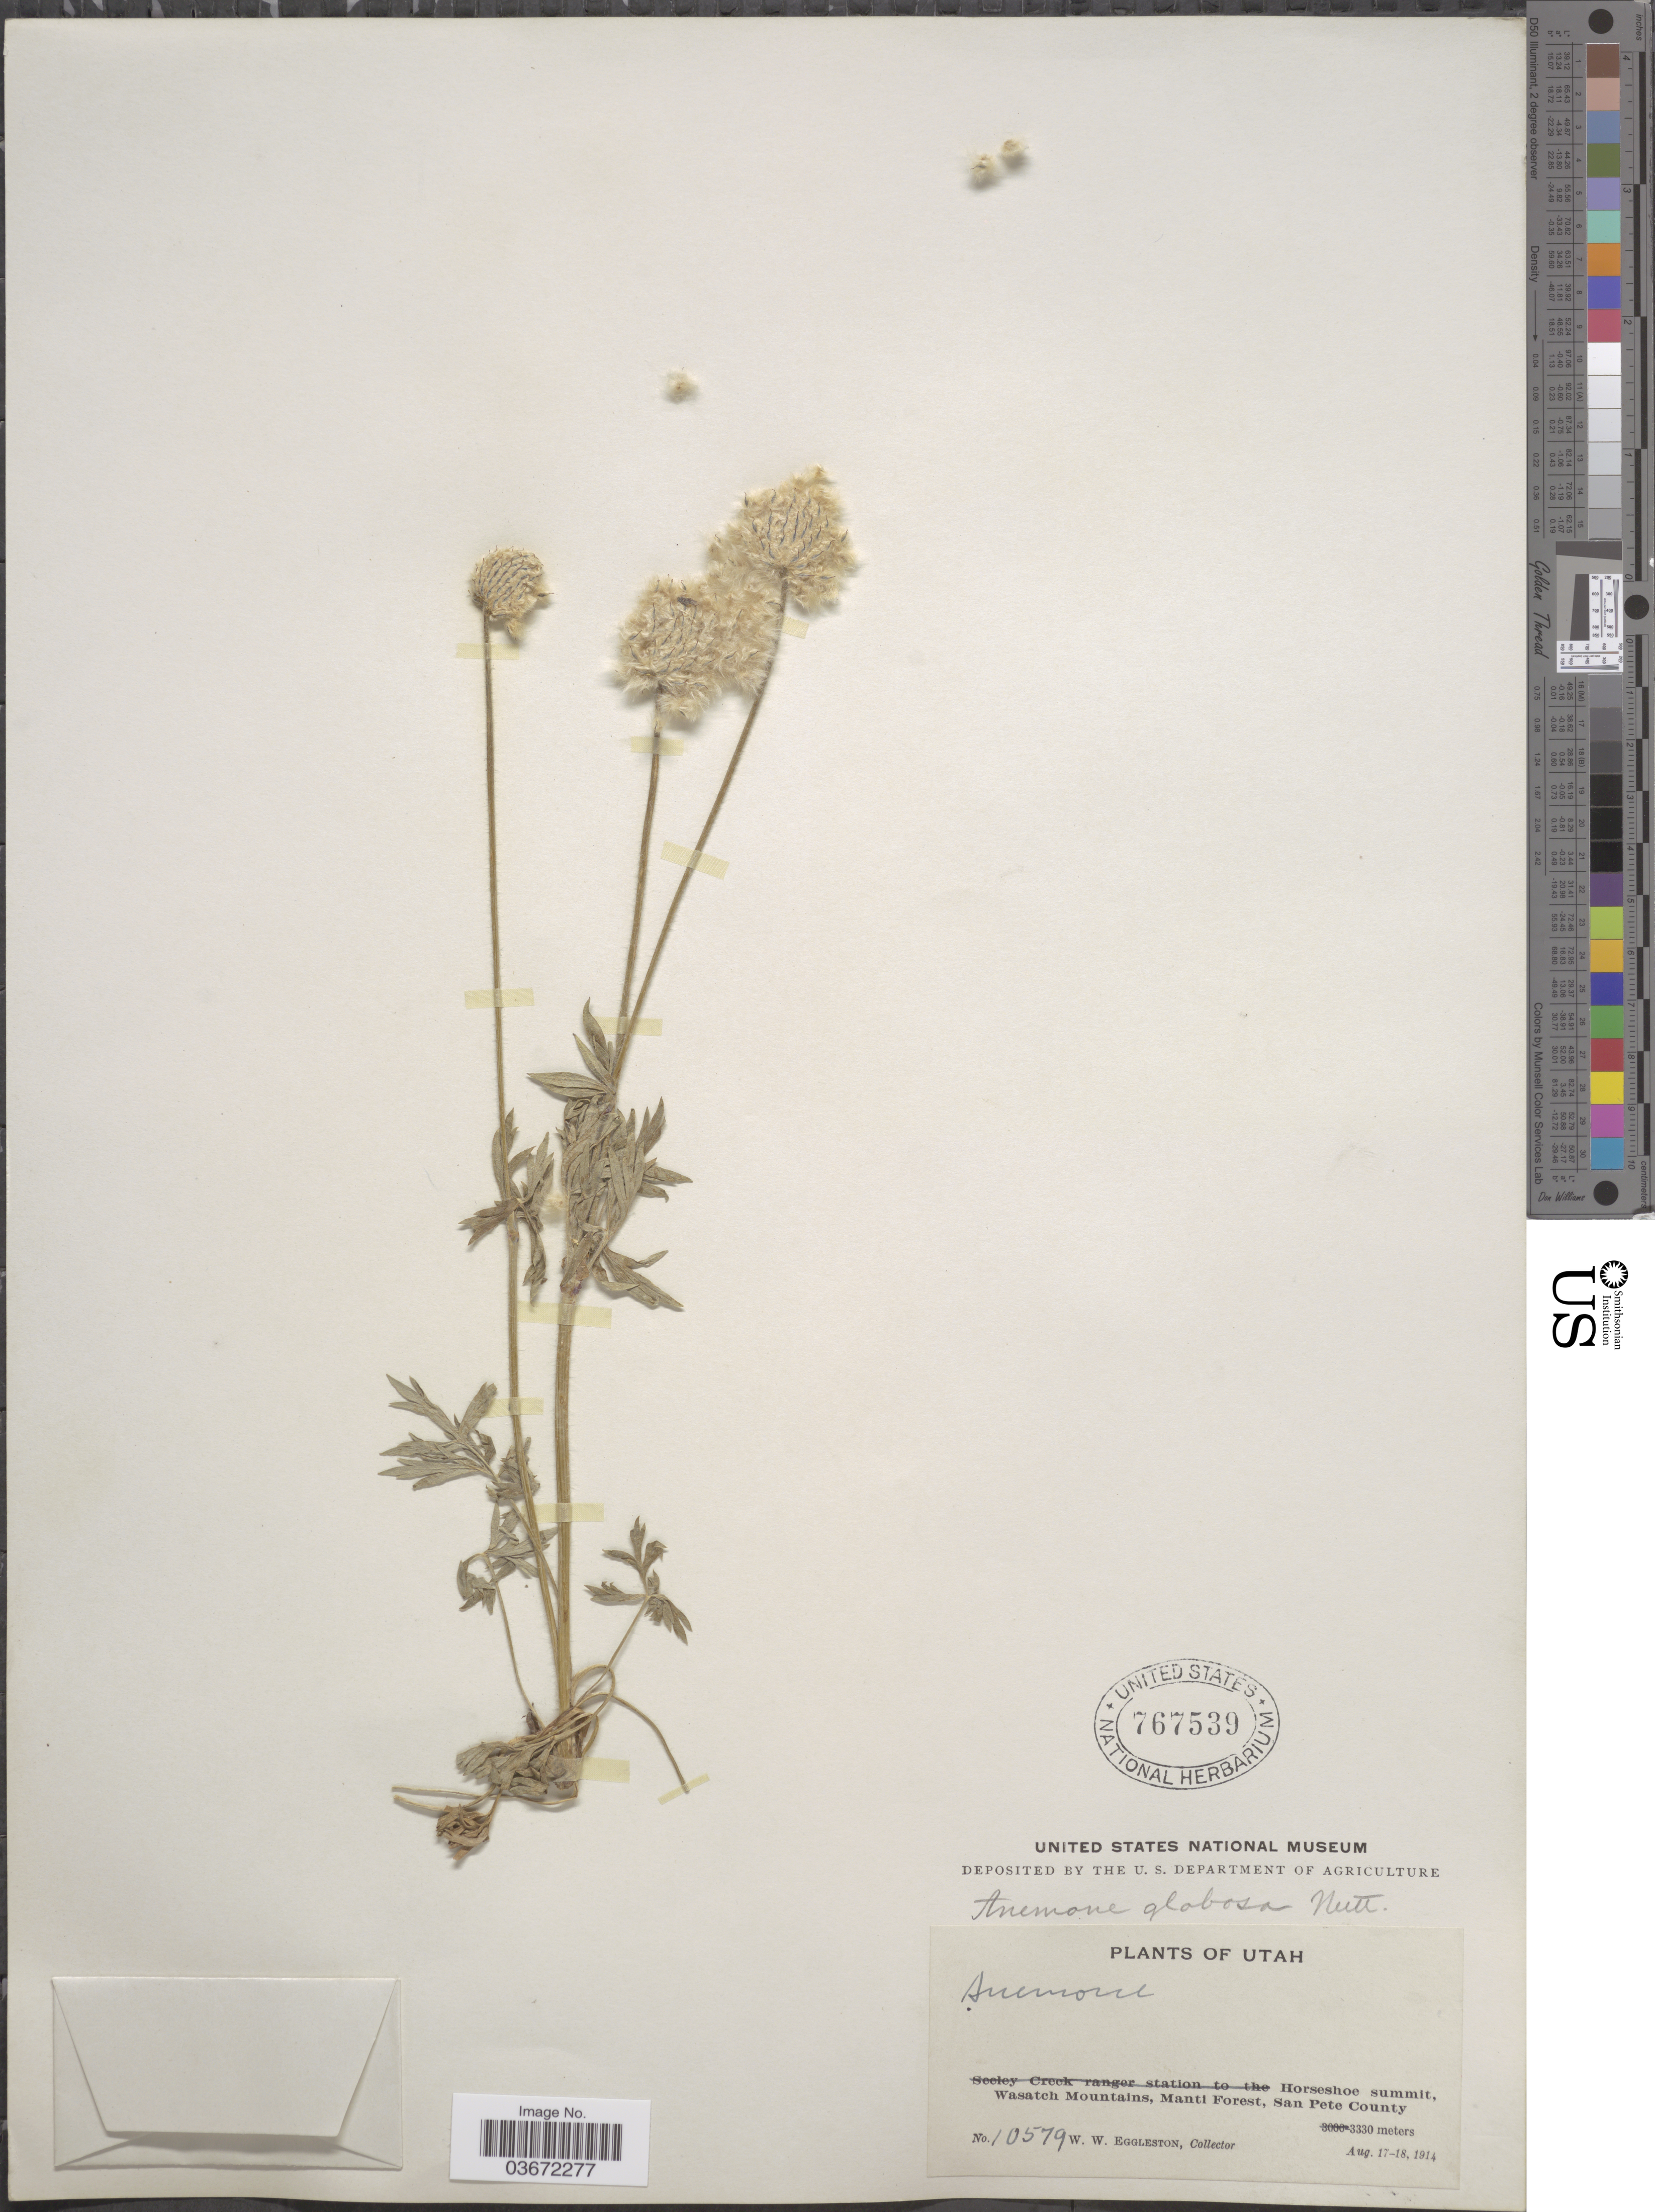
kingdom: Plantae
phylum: Tracheophyta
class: Magnoliopsida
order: Ranunculales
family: Ranunculaceae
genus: Anemone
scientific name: Anemone globosa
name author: (Torr. & A. Gray) Nutt. ex A. Heller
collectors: W. W. Eggleston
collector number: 10579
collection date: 1914-08-17/1914-08-18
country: United States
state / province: Utah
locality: Horseshoe summit, Wasatch Mountains, Manti Forest, San Pete County.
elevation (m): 3330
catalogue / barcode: US 767539